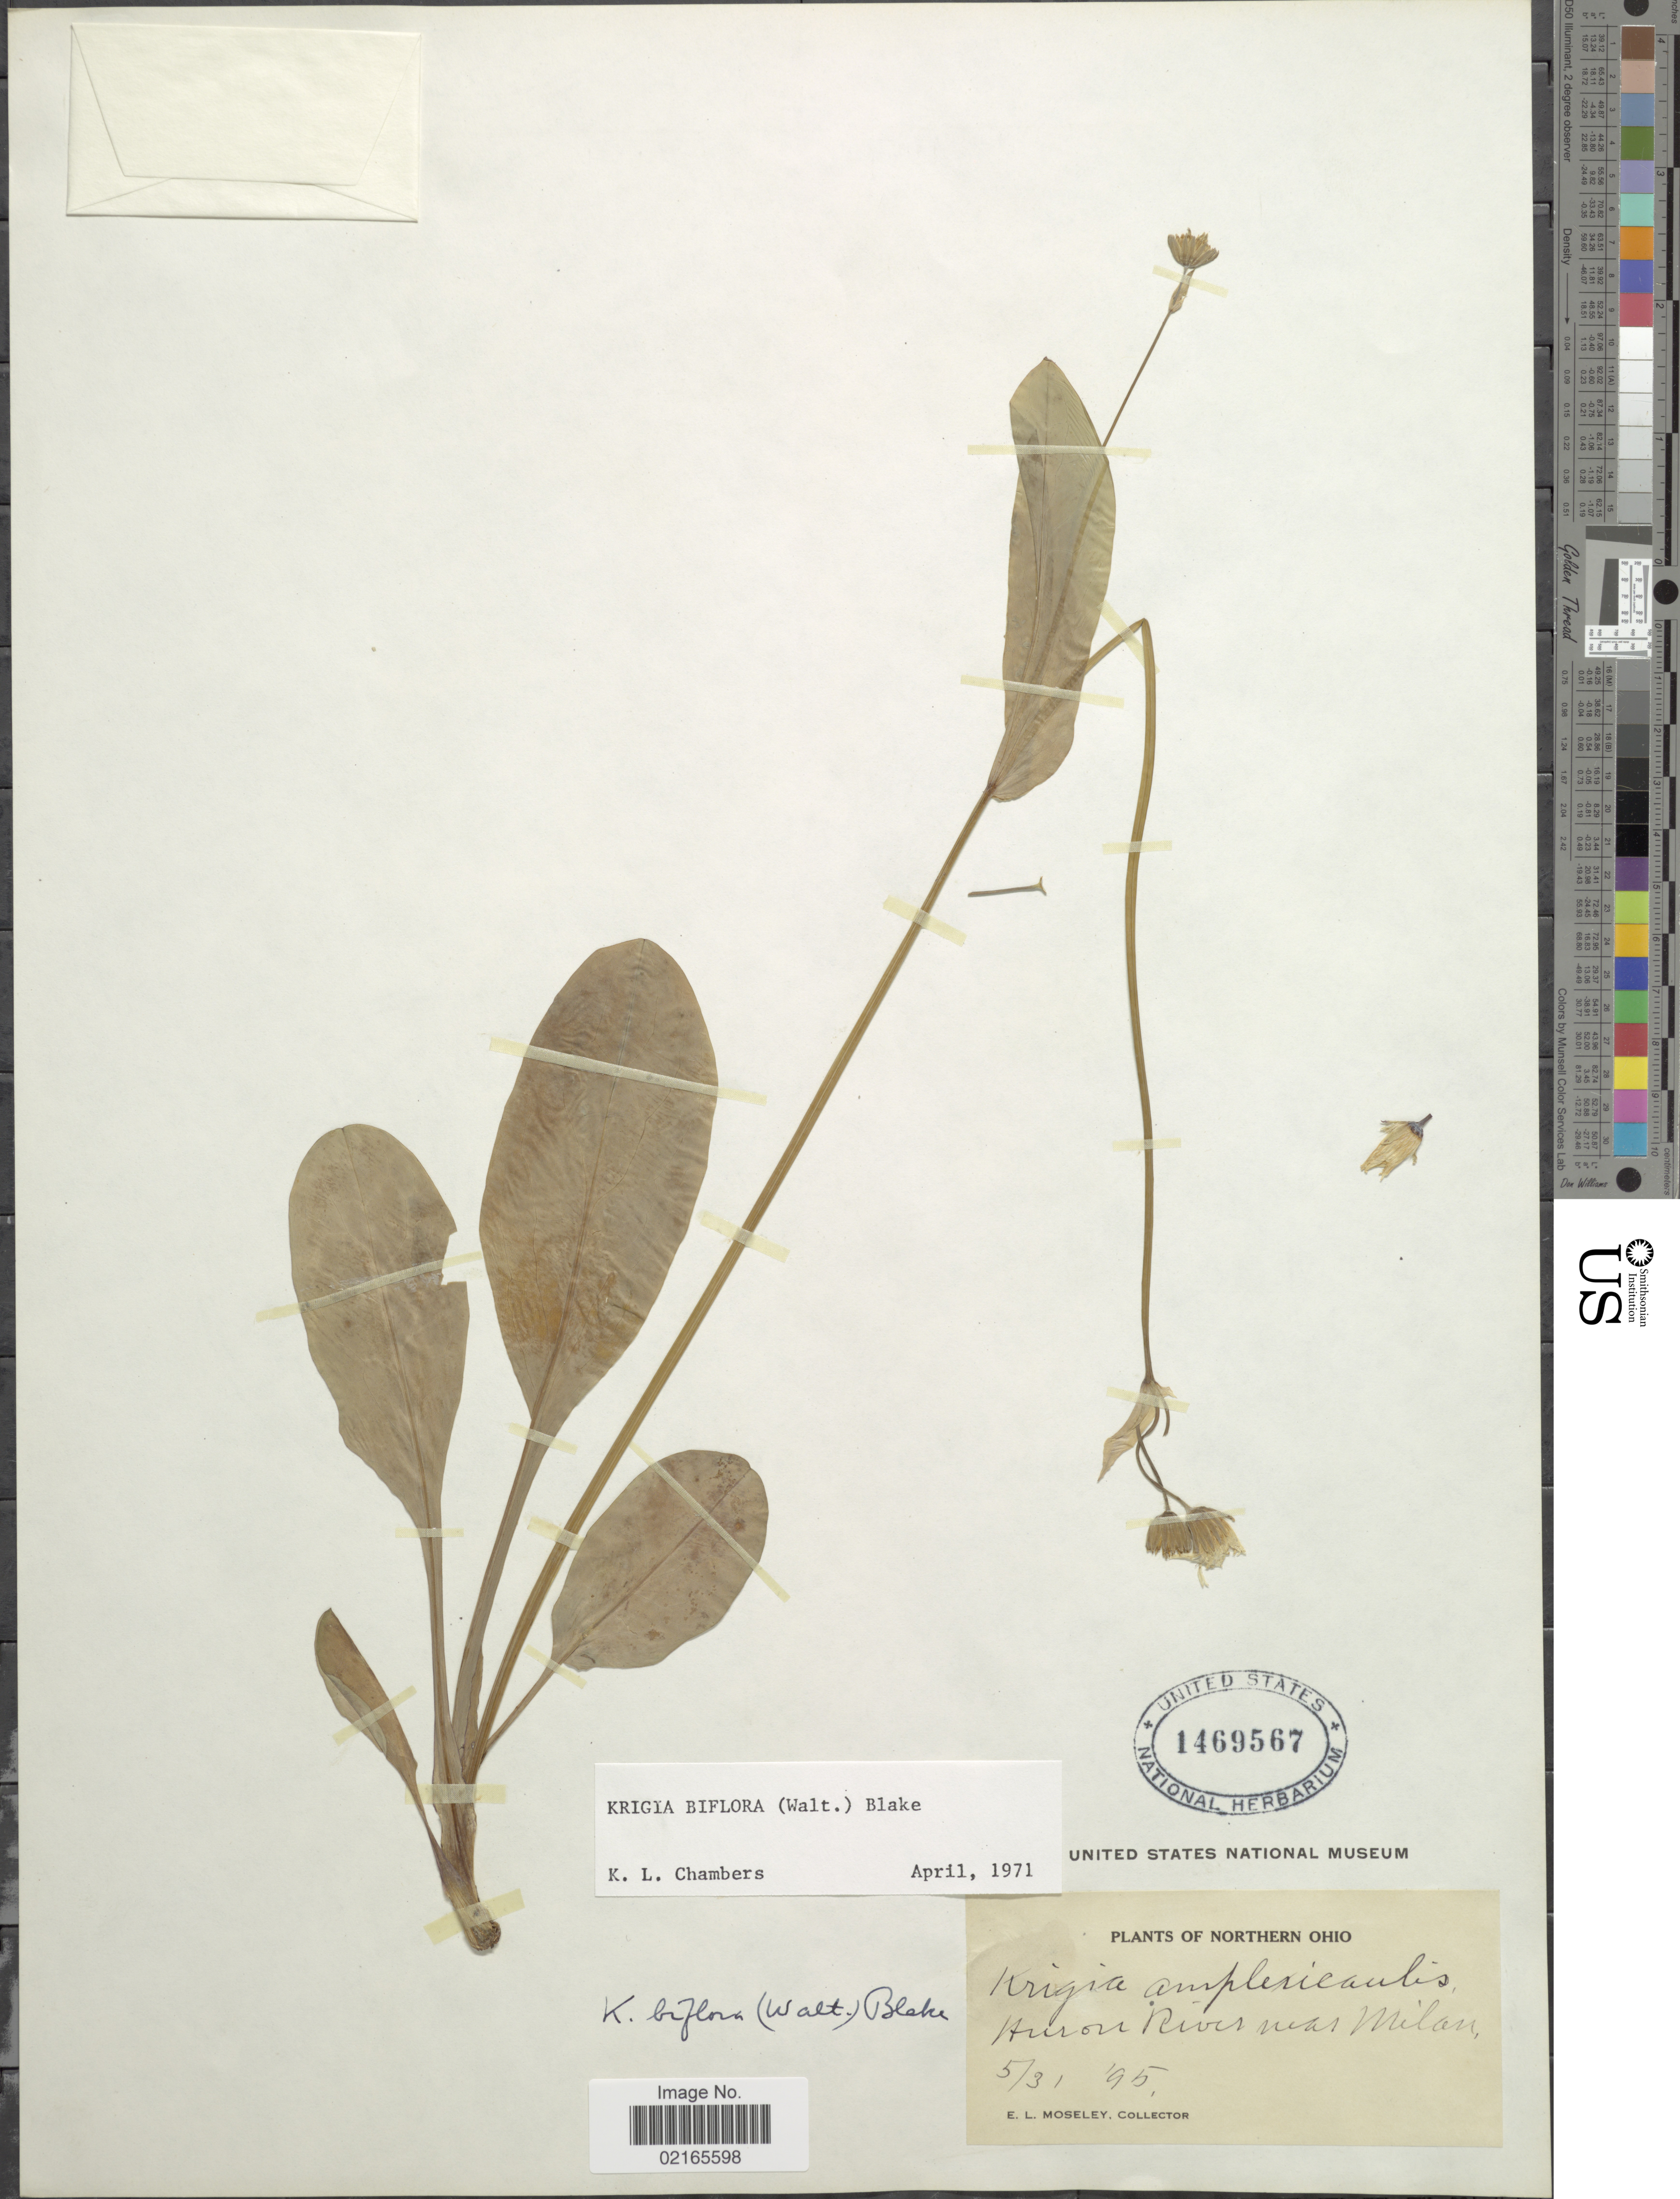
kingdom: Plantae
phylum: Tracheophyta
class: Magnoliopsida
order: Asterales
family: Asteraceae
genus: Krigia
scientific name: Krigia biflora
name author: (Walter) S.F. Blake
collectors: E. Moseley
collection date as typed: Transcribed d/m/y: 31/5/95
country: United States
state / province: Ohio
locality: Northern Ohio, Huron river near Milan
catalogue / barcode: US 1469567